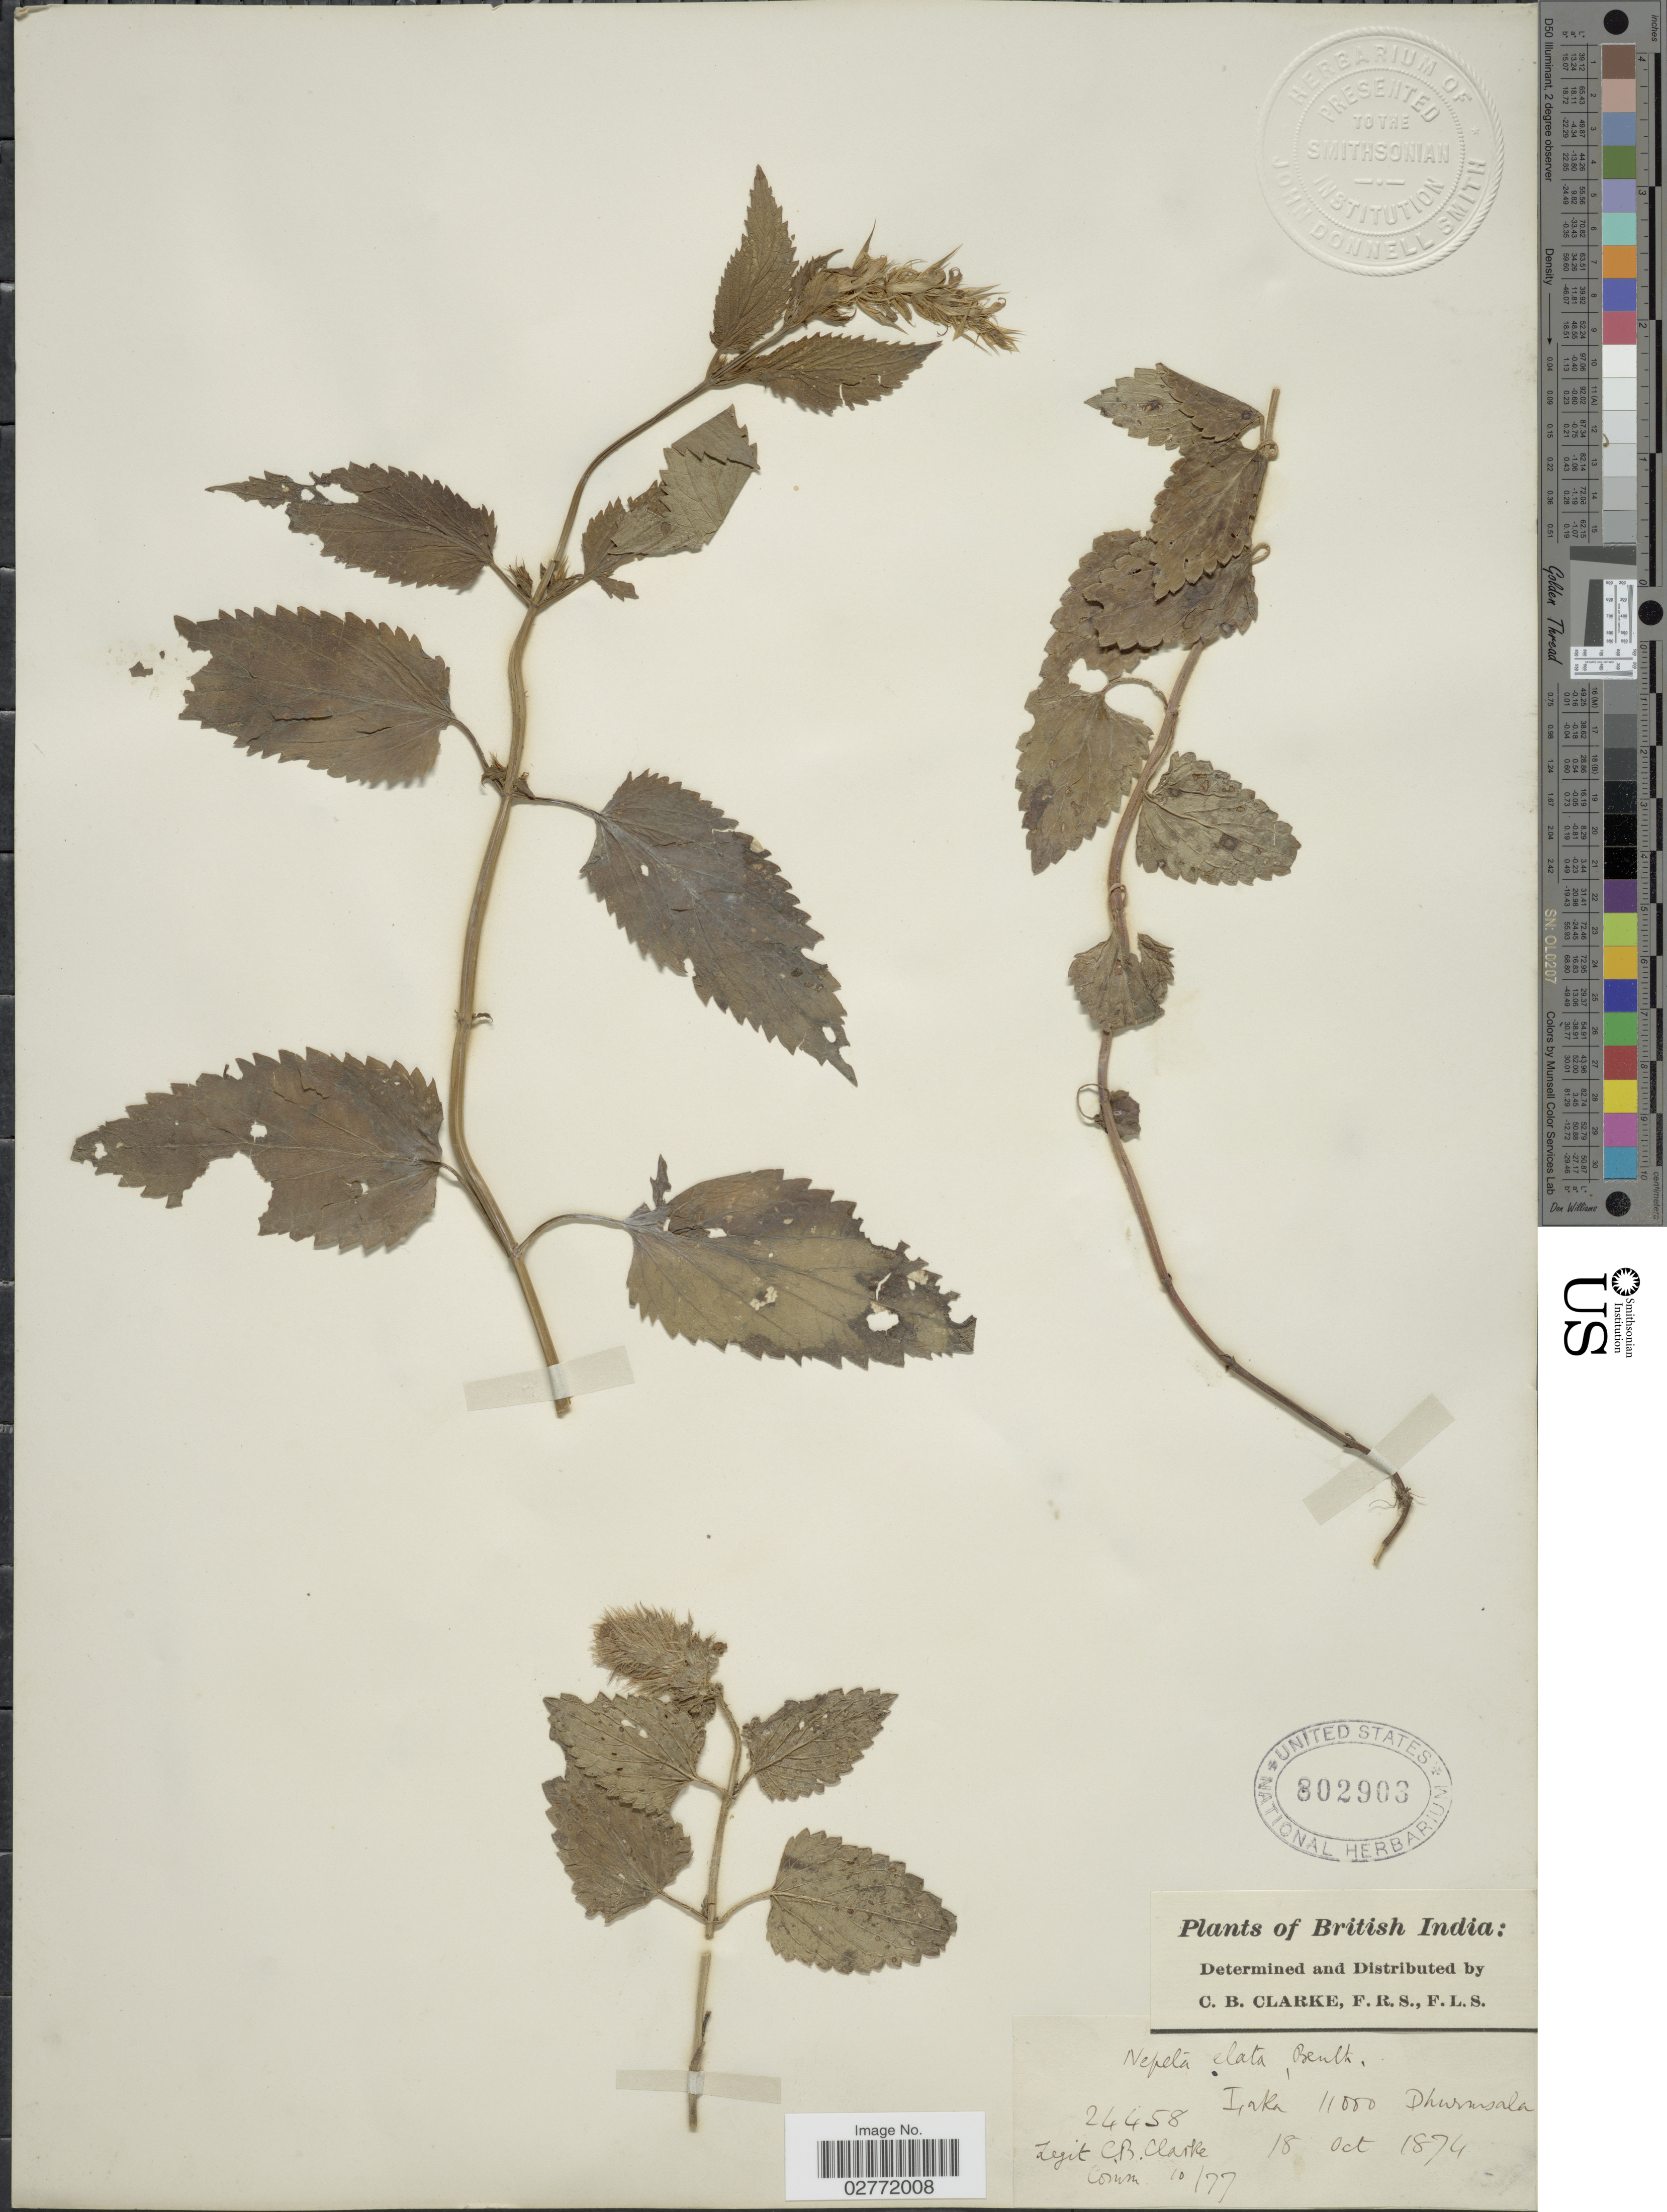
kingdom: Plantae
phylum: Tracheophyta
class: Magnoliopsida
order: Lamiales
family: Lamiaceae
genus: Nepeta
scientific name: Nepeta elata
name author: Royle ex Benth.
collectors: C. B. Clarke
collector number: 24458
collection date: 1874-10-18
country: India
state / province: Himachal Pradesh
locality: British India, Iaka, Dhurmsala.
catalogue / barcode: US 802903